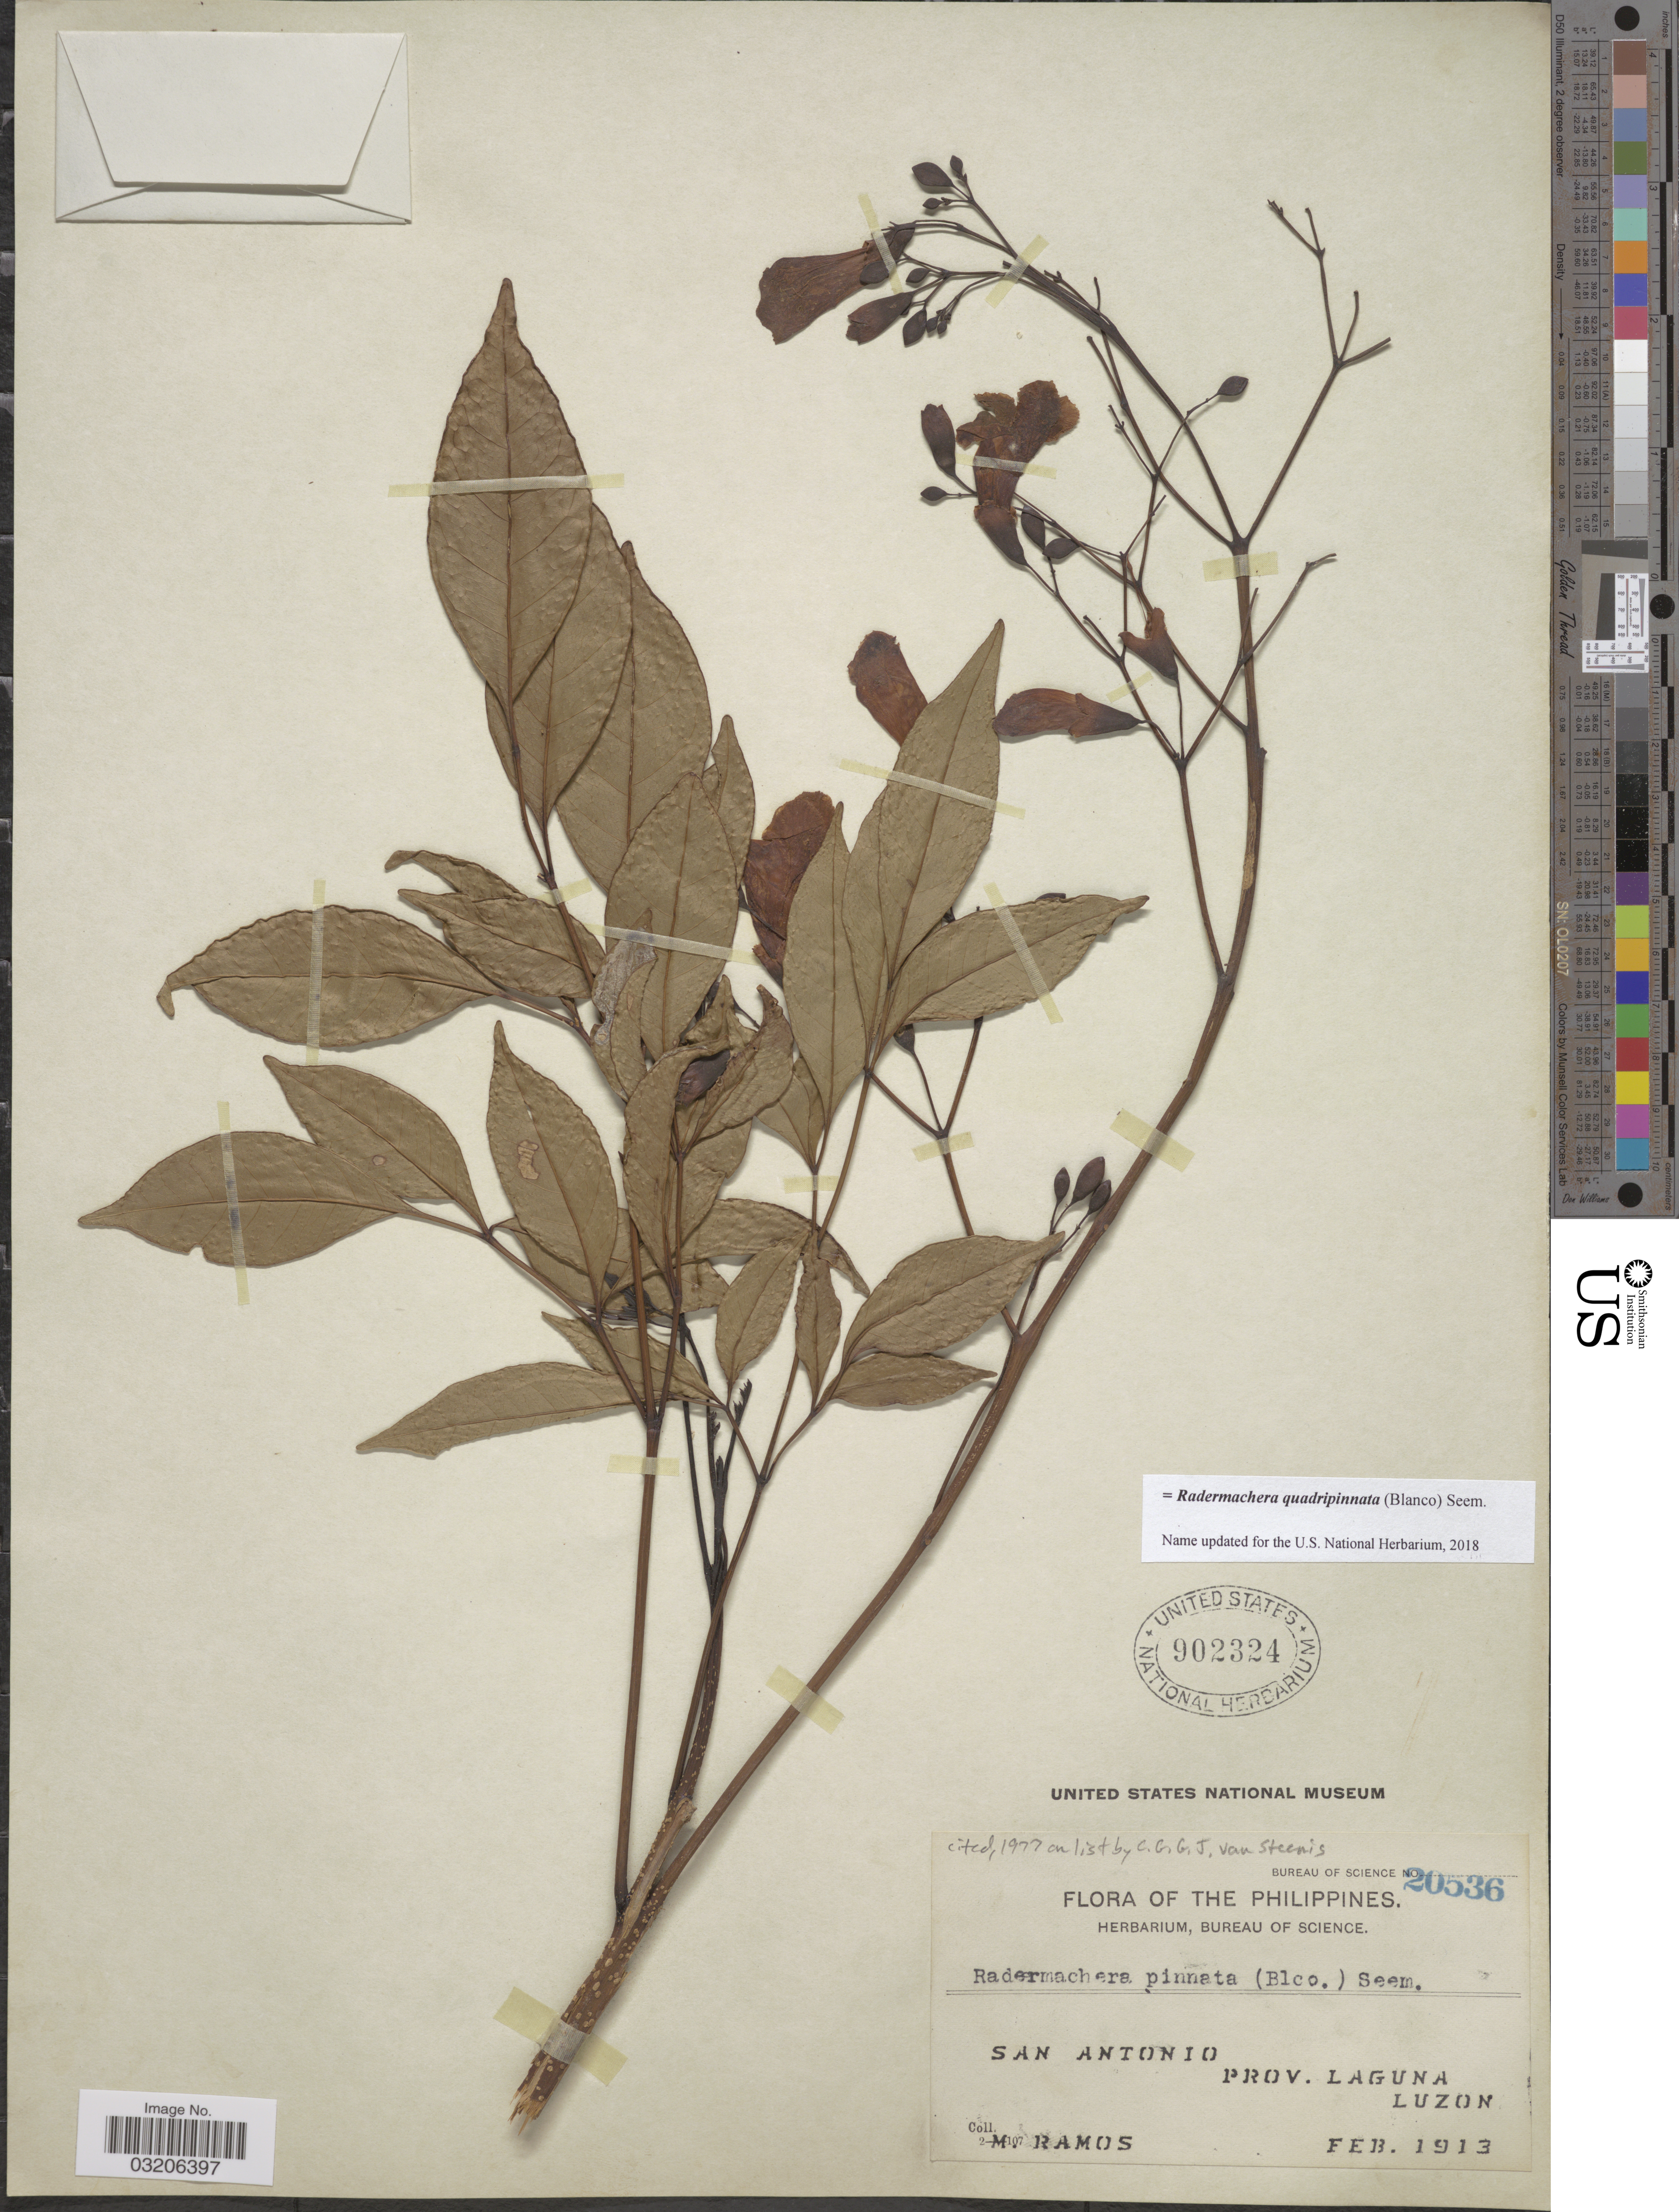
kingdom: Plantae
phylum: Tracheophyta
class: Magnoliopsida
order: Lamiales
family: Bignoniaceae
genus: Radermachera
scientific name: Radermachera quadripinnata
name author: (Blanco) Seem.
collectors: M. Ramos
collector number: Bureau of Science 20536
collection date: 1913-02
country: Philippines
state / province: Calabarzon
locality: San Antonio, Prov. Laguna, Luzon.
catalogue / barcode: US 902324